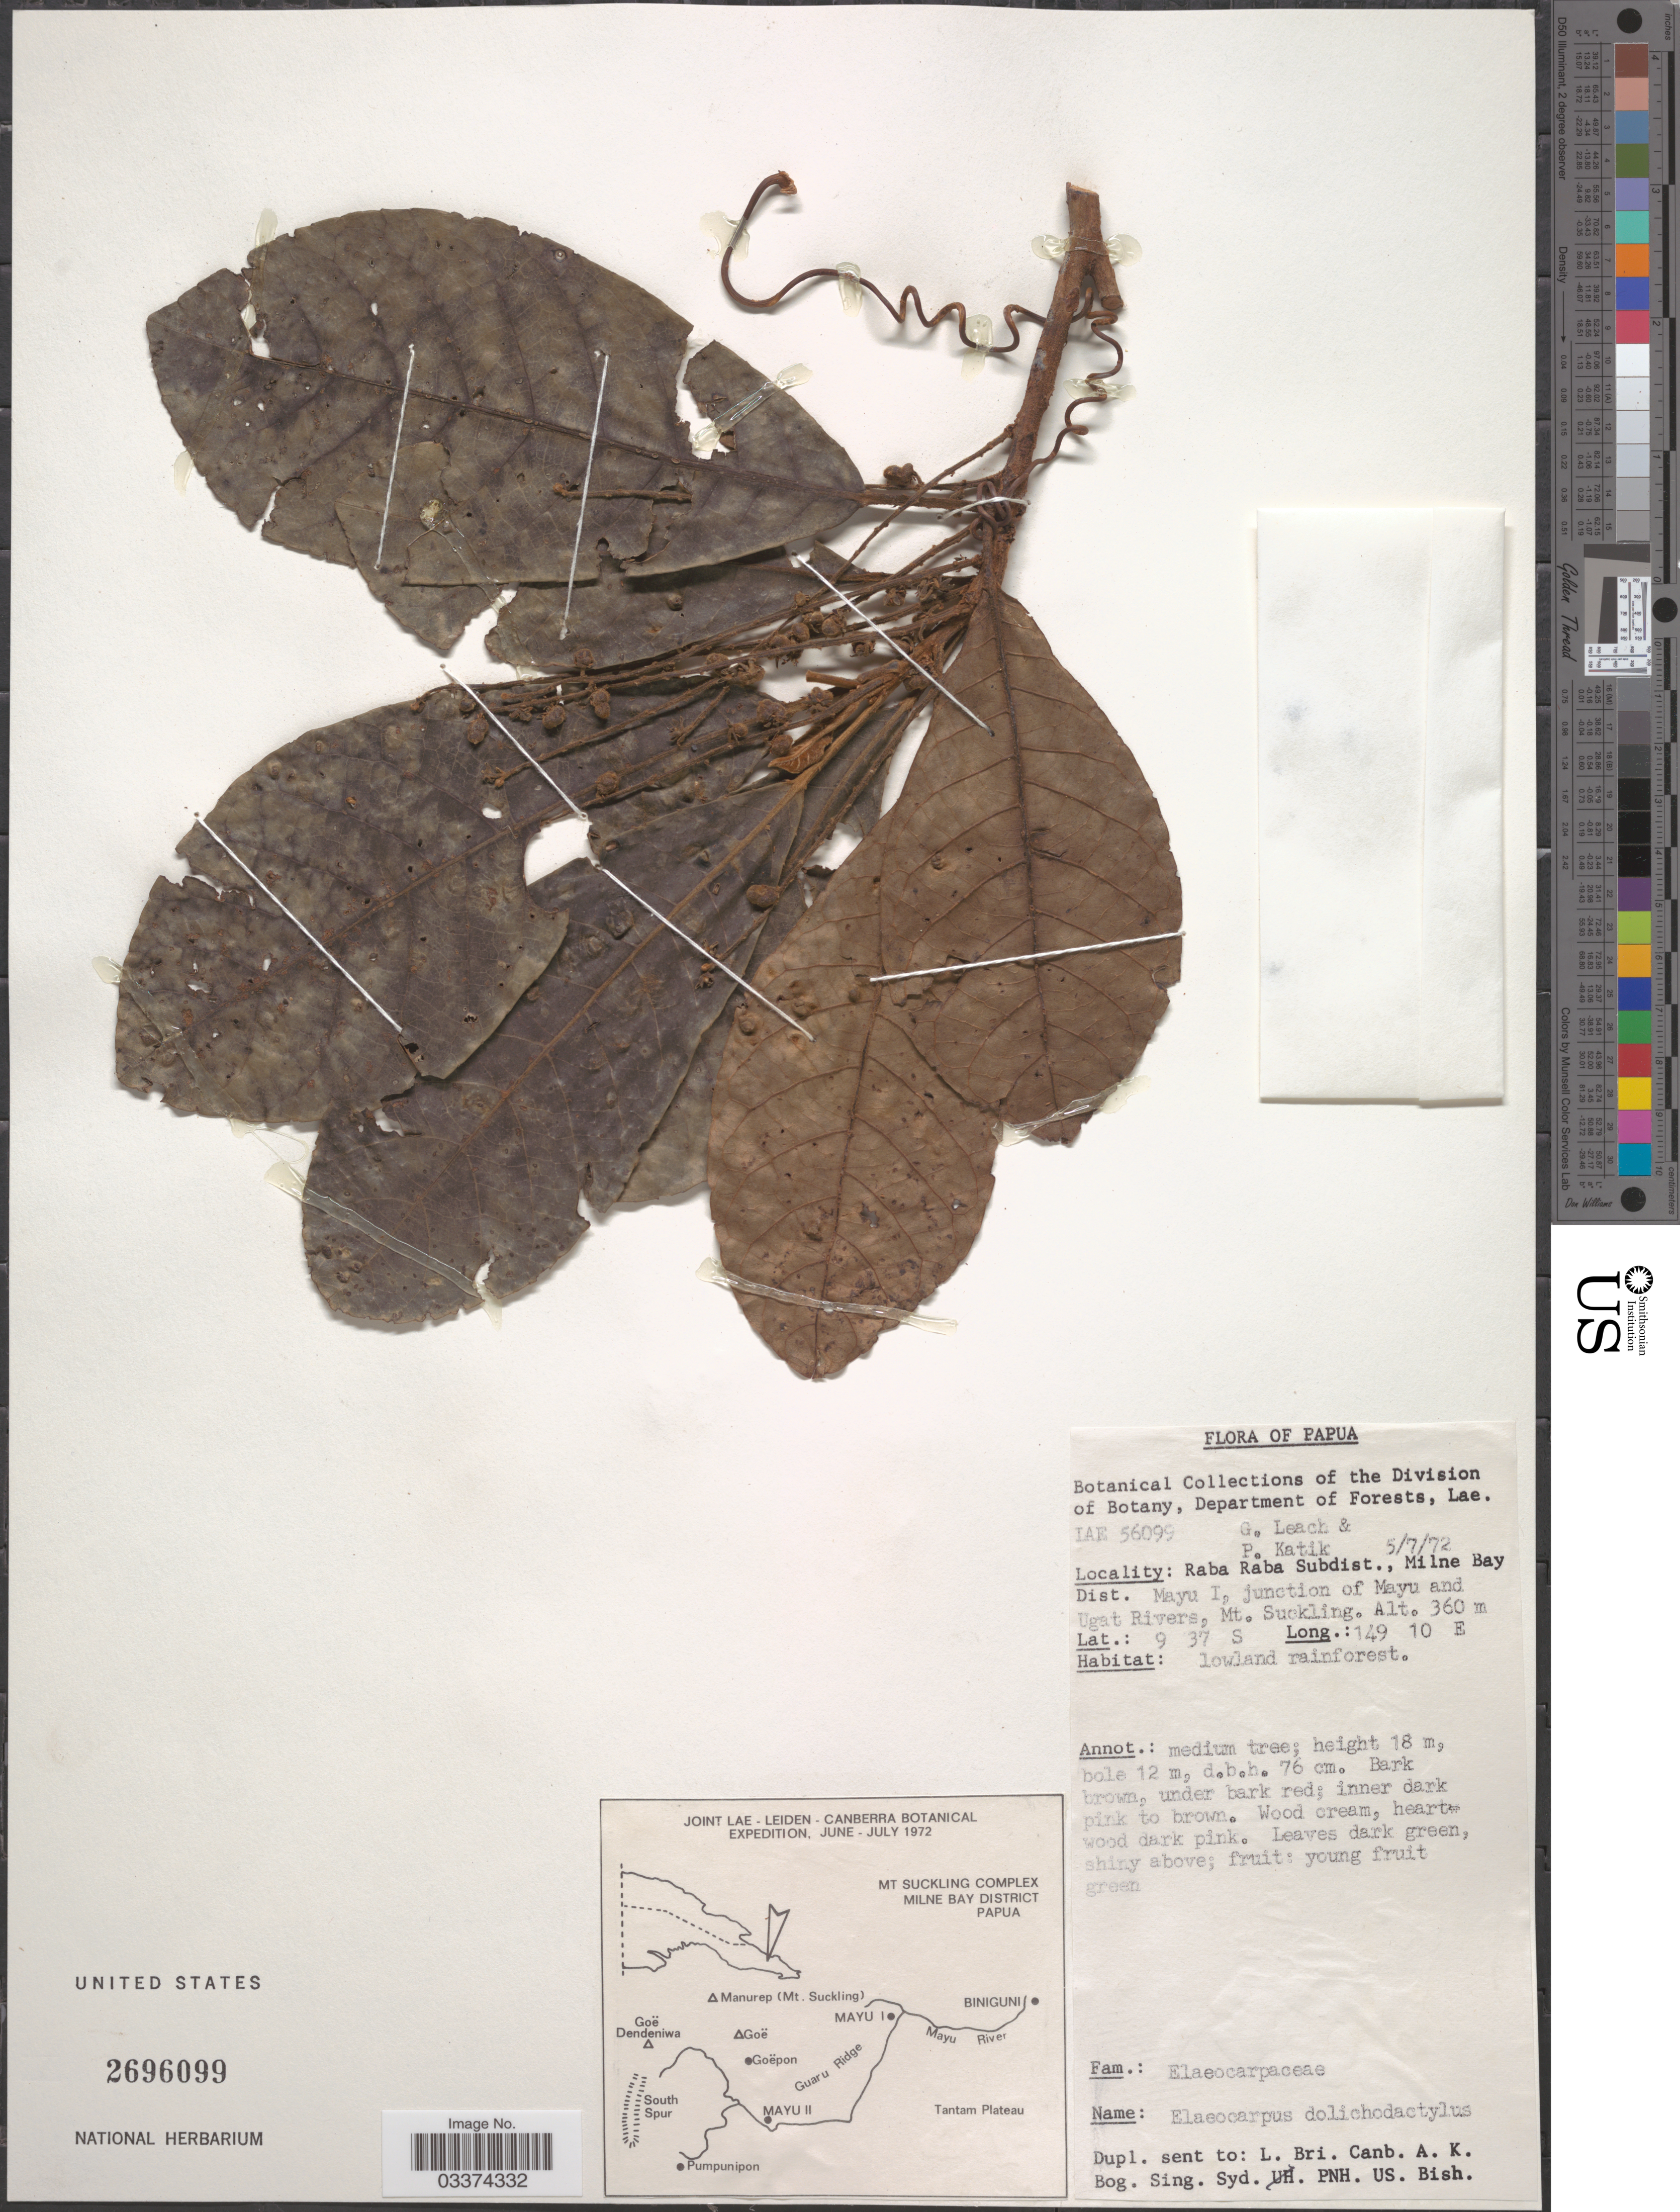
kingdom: Plantae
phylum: Tracheophyta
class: Magnoliopsida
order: Oxalidales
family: Elaeocarpaceae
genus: Elaeocarpus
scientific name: Elaeocarpus dolichodactylus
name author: Schltr.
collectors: G. Leach & P. Katik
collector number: LAE56099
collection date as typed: Transcribed d/m/y: 5/7/72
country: Papua New Guinea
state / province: Milne Bay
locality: Papua, Raba Raba Subdist., Milne Bay Dist., Mayu I, junction of Mayu and Ugat Rivers, Mt. Suckling.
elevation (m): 360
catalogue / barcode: US 2696099